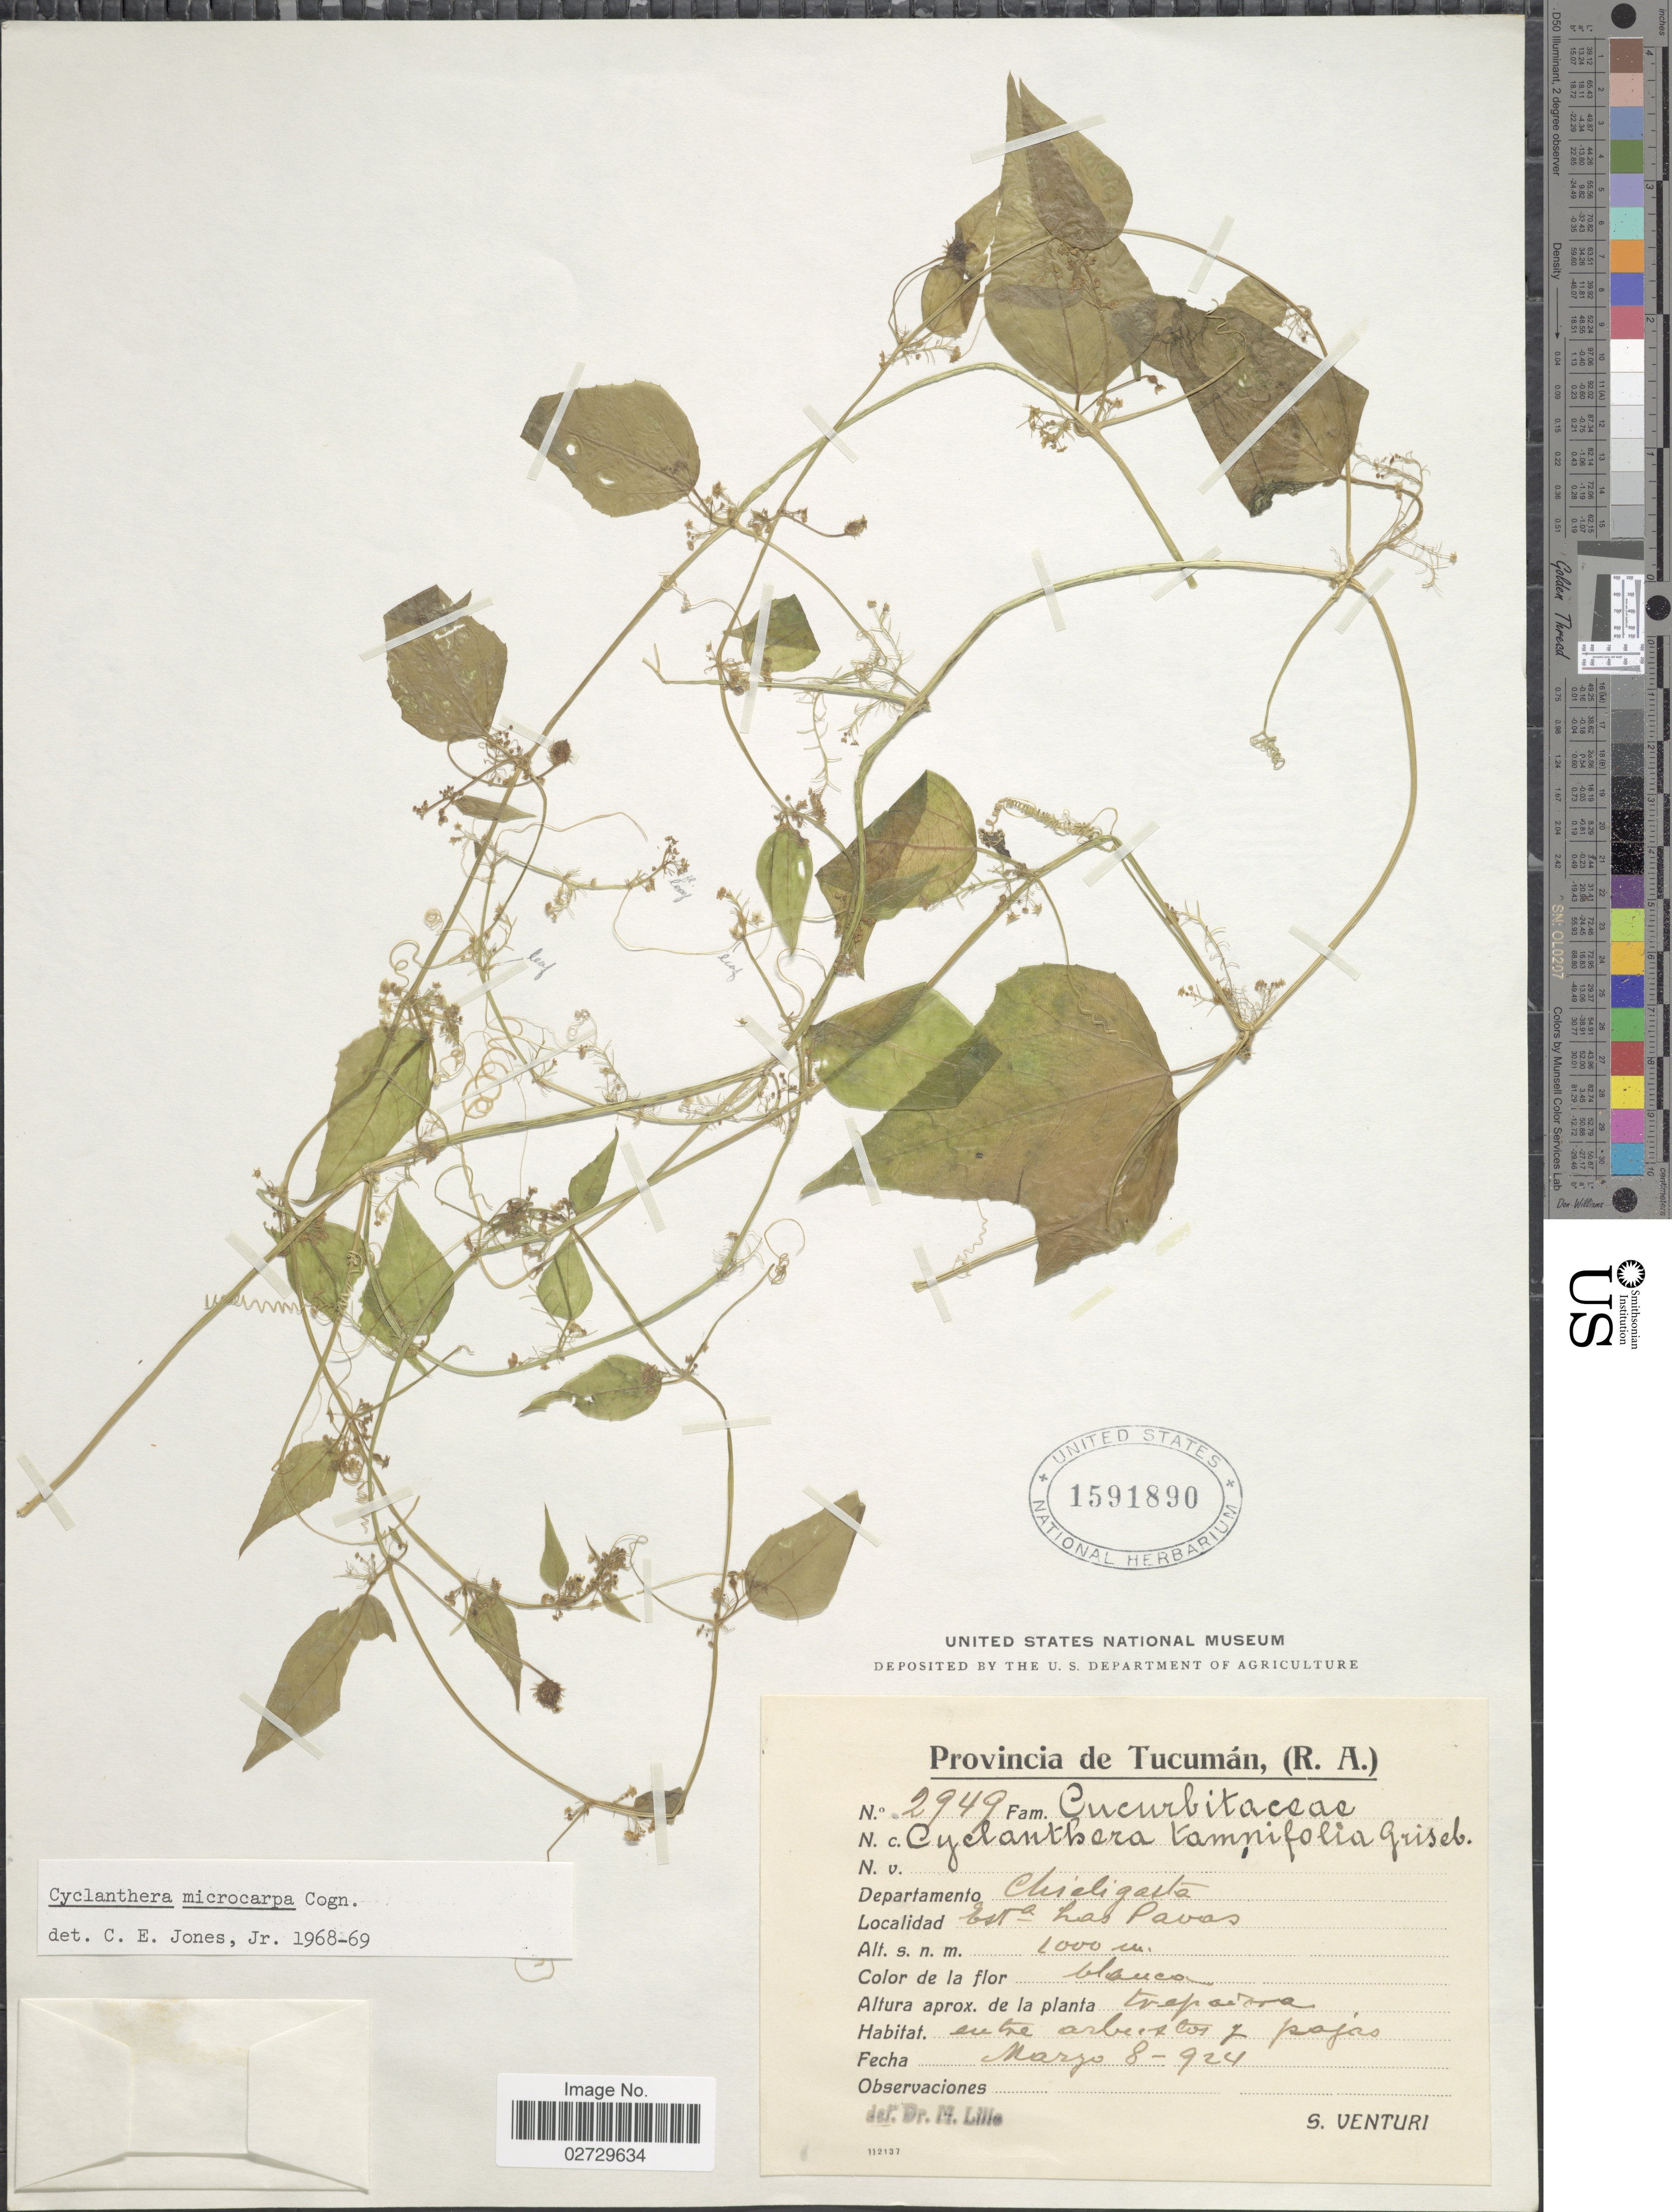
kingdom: Plantae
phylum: Tracheophyta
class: Magnoliopsida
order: Cucurbitales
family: Cucurbitaceae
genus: Cyclanthera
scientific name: Cyclanthera microcarpa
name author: Cogn.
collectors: S. Venturi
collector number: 2949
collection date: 1924-03-08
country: Argentina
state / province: Tucuman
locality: Provincia de Tucuman, (R.A.), Departamento Chicligasta, Esta. Las Pavas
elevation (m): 1000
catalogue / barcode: US 1591890